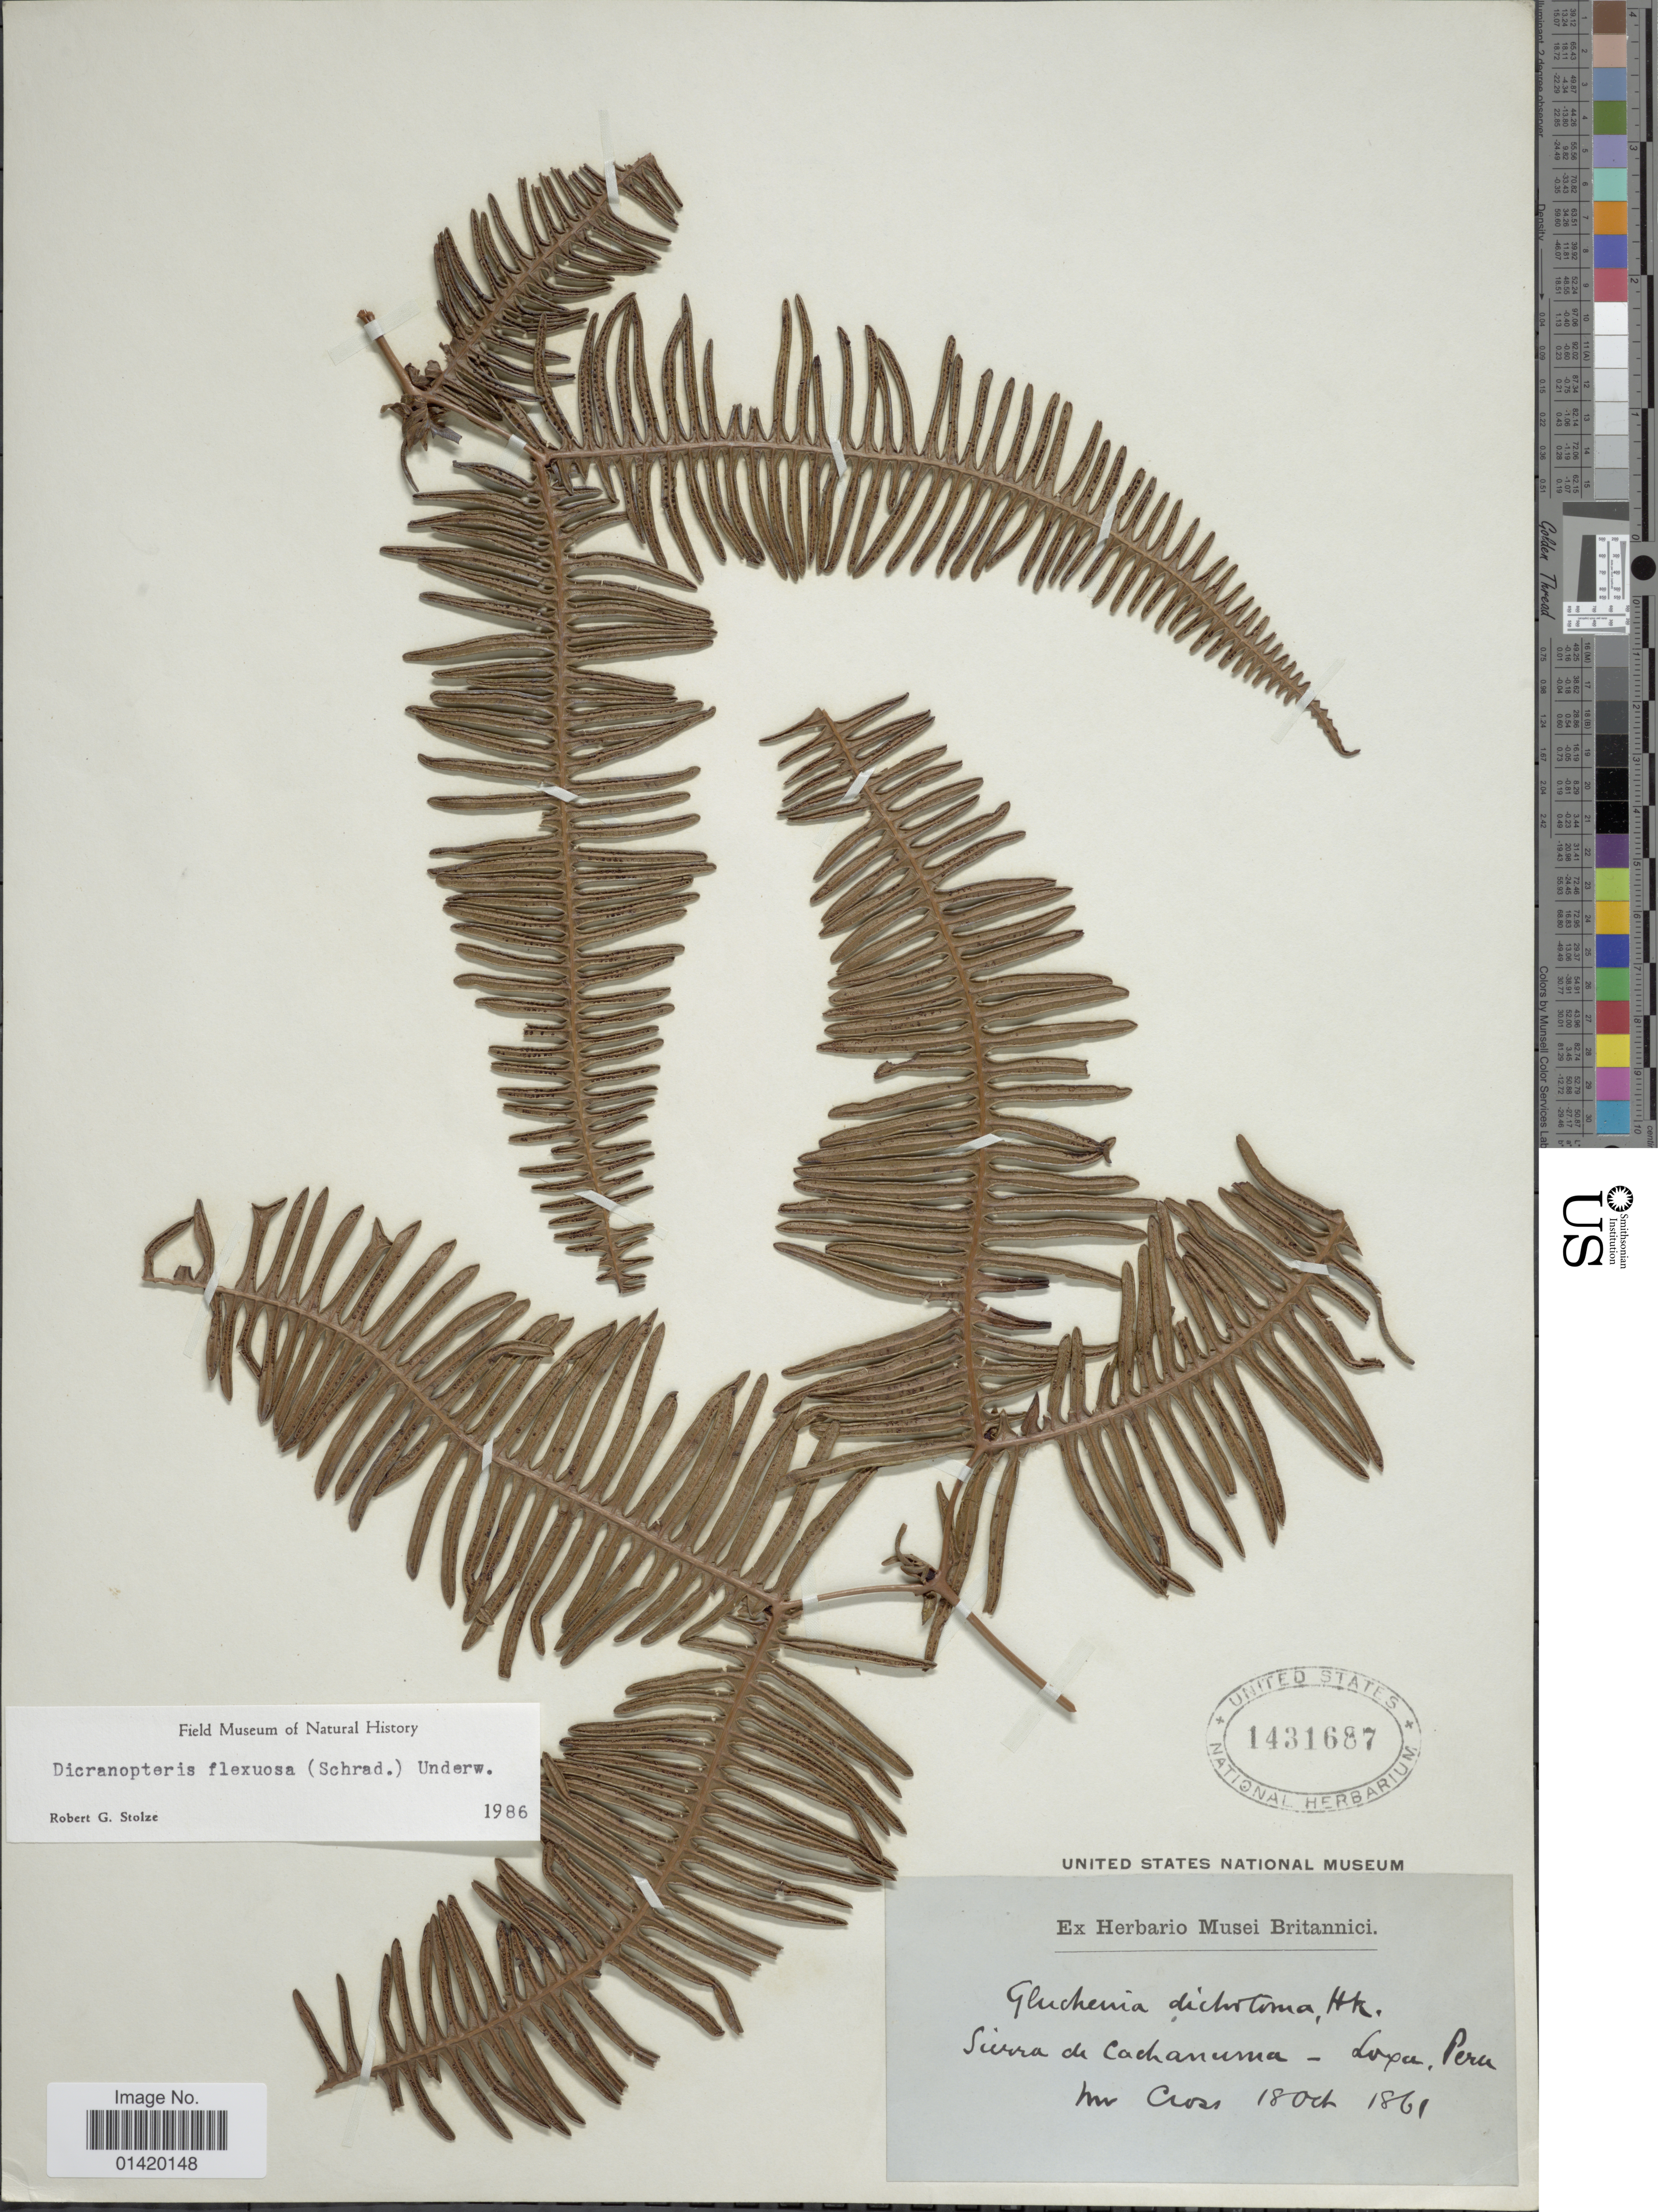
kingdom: Plantae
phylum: Tracheophyta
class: Polypodiopsida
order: Gleicheniales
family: Gleicheniaceae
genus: Dicranopteris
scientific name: Dicranopteris flexuosa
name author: (Schrad.) Underw.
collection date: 1861-10-18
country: Peru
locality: Sierra de Cachanuma - Loja [interpreted]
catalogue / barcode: US 1431687